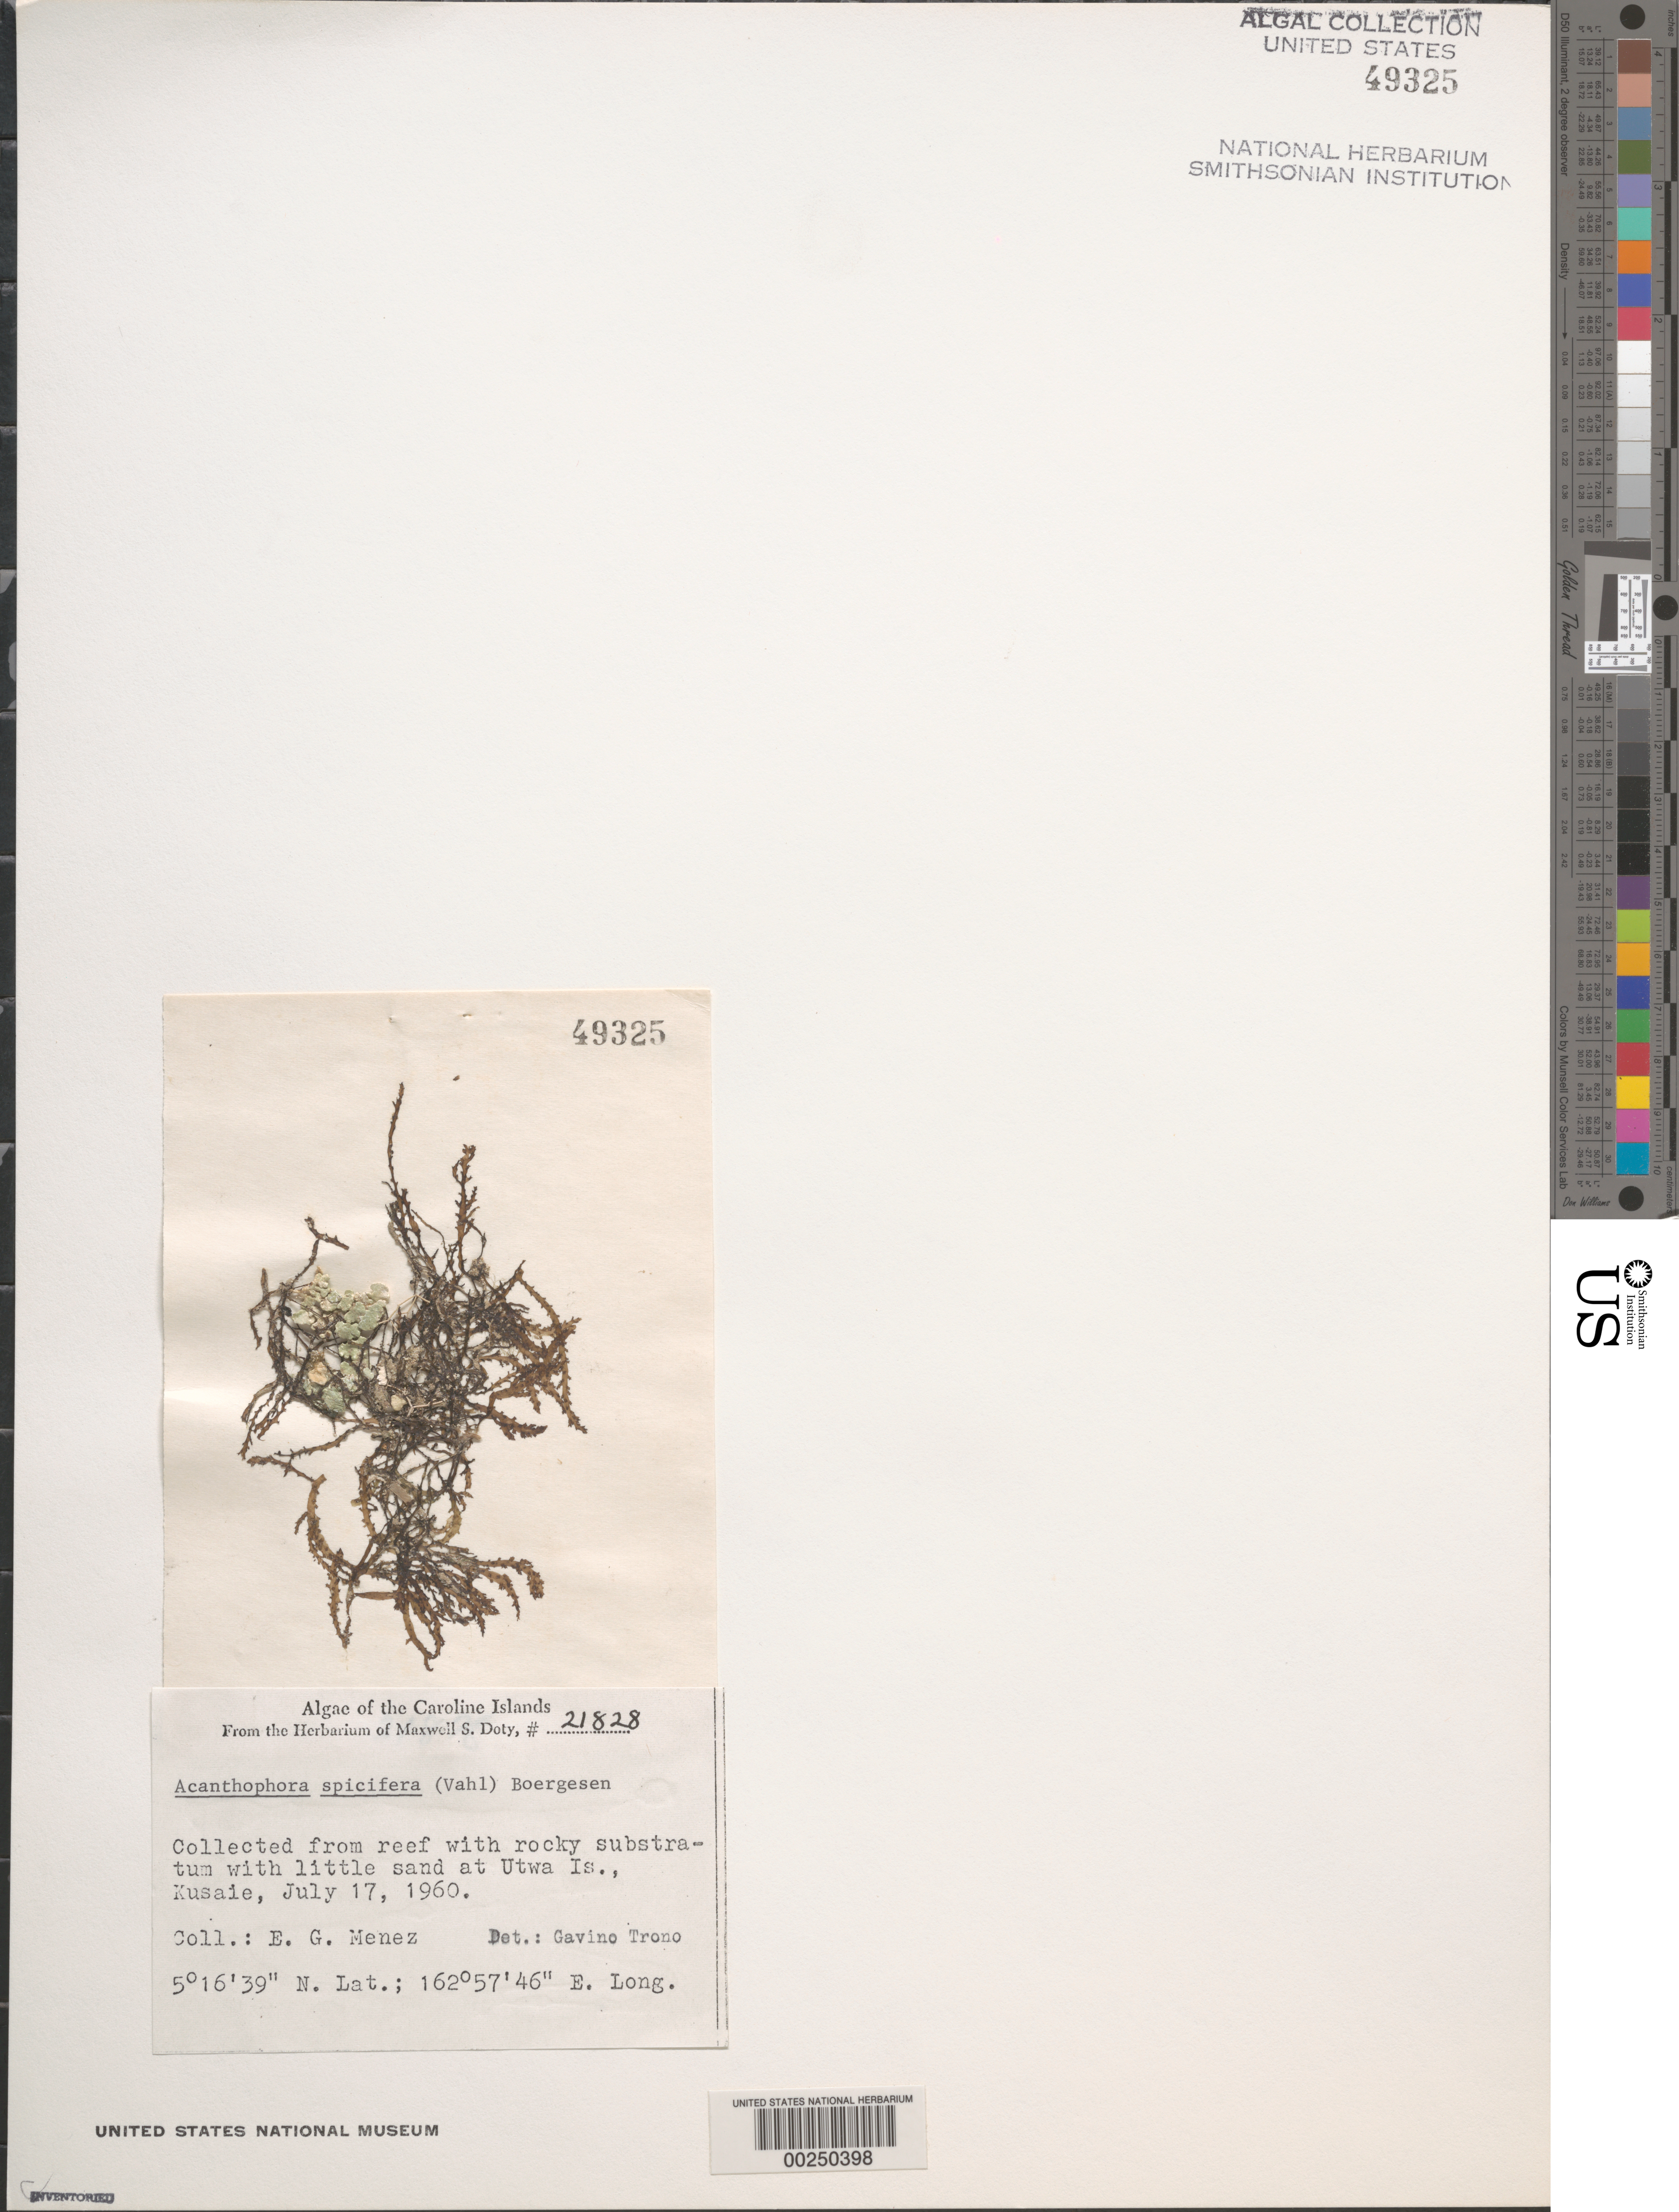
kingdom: Plantae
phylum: Rhodophyta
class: Florideophyceae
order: Ceramiales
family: Rhodomelaceae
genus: Acanthophora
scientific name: Acanthophora spicifera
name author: (Vahl) Børgesen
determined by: Trono, Gavino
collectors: Meñez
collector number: MSD 21828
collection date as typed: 17 Jul 1960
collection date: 1960-07-17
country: Micronesia, Federated States of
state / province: Kosrae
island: Utwa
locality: Utwa Island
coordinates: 5 16' 39" N, 162 57' 46" E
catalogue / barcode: US 49325